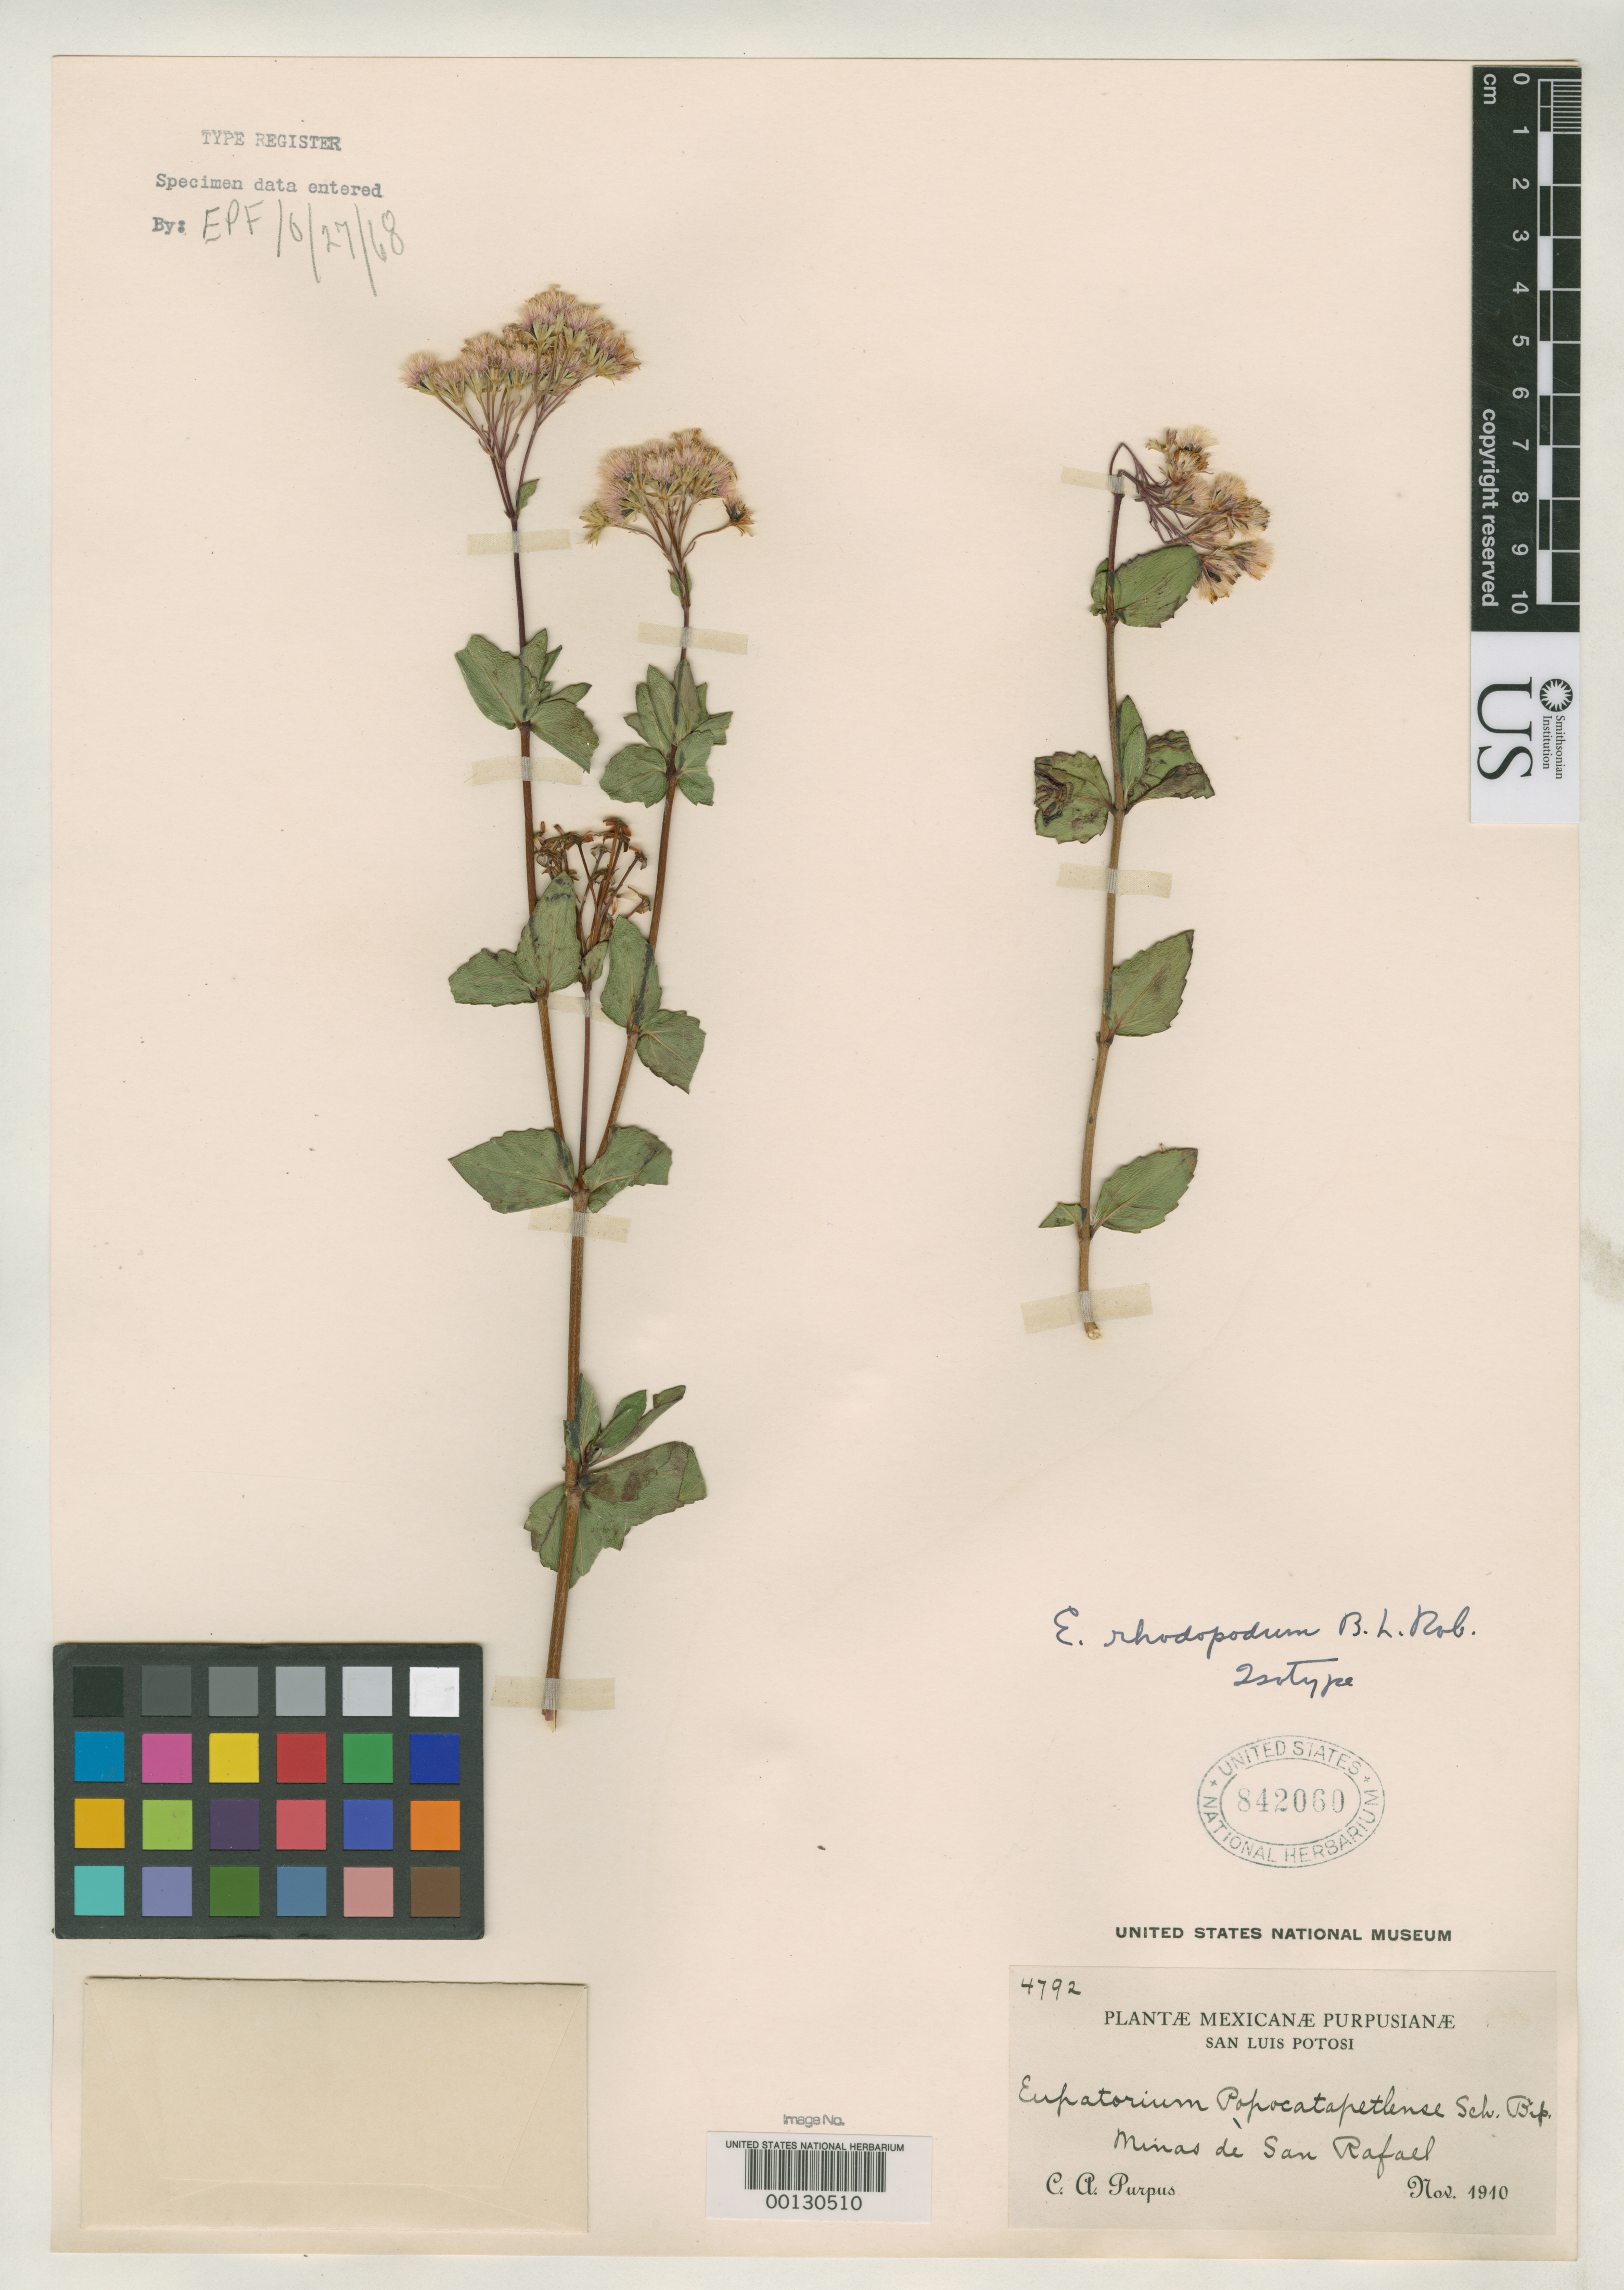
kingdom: Plantae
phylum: Tracheophyta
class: Magnoliopsida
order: Asterales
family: Asteraceae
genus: Eupatorium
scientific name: Eupatorium rhodopodum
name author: B.L. Rob.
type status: Isotype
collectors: C. A. Purpus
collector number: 4792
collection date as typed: Nov 1910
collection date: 1910-11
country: Mexico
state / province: San Luis Potosi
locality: Minas de San Rafael.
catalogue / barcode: US 842060